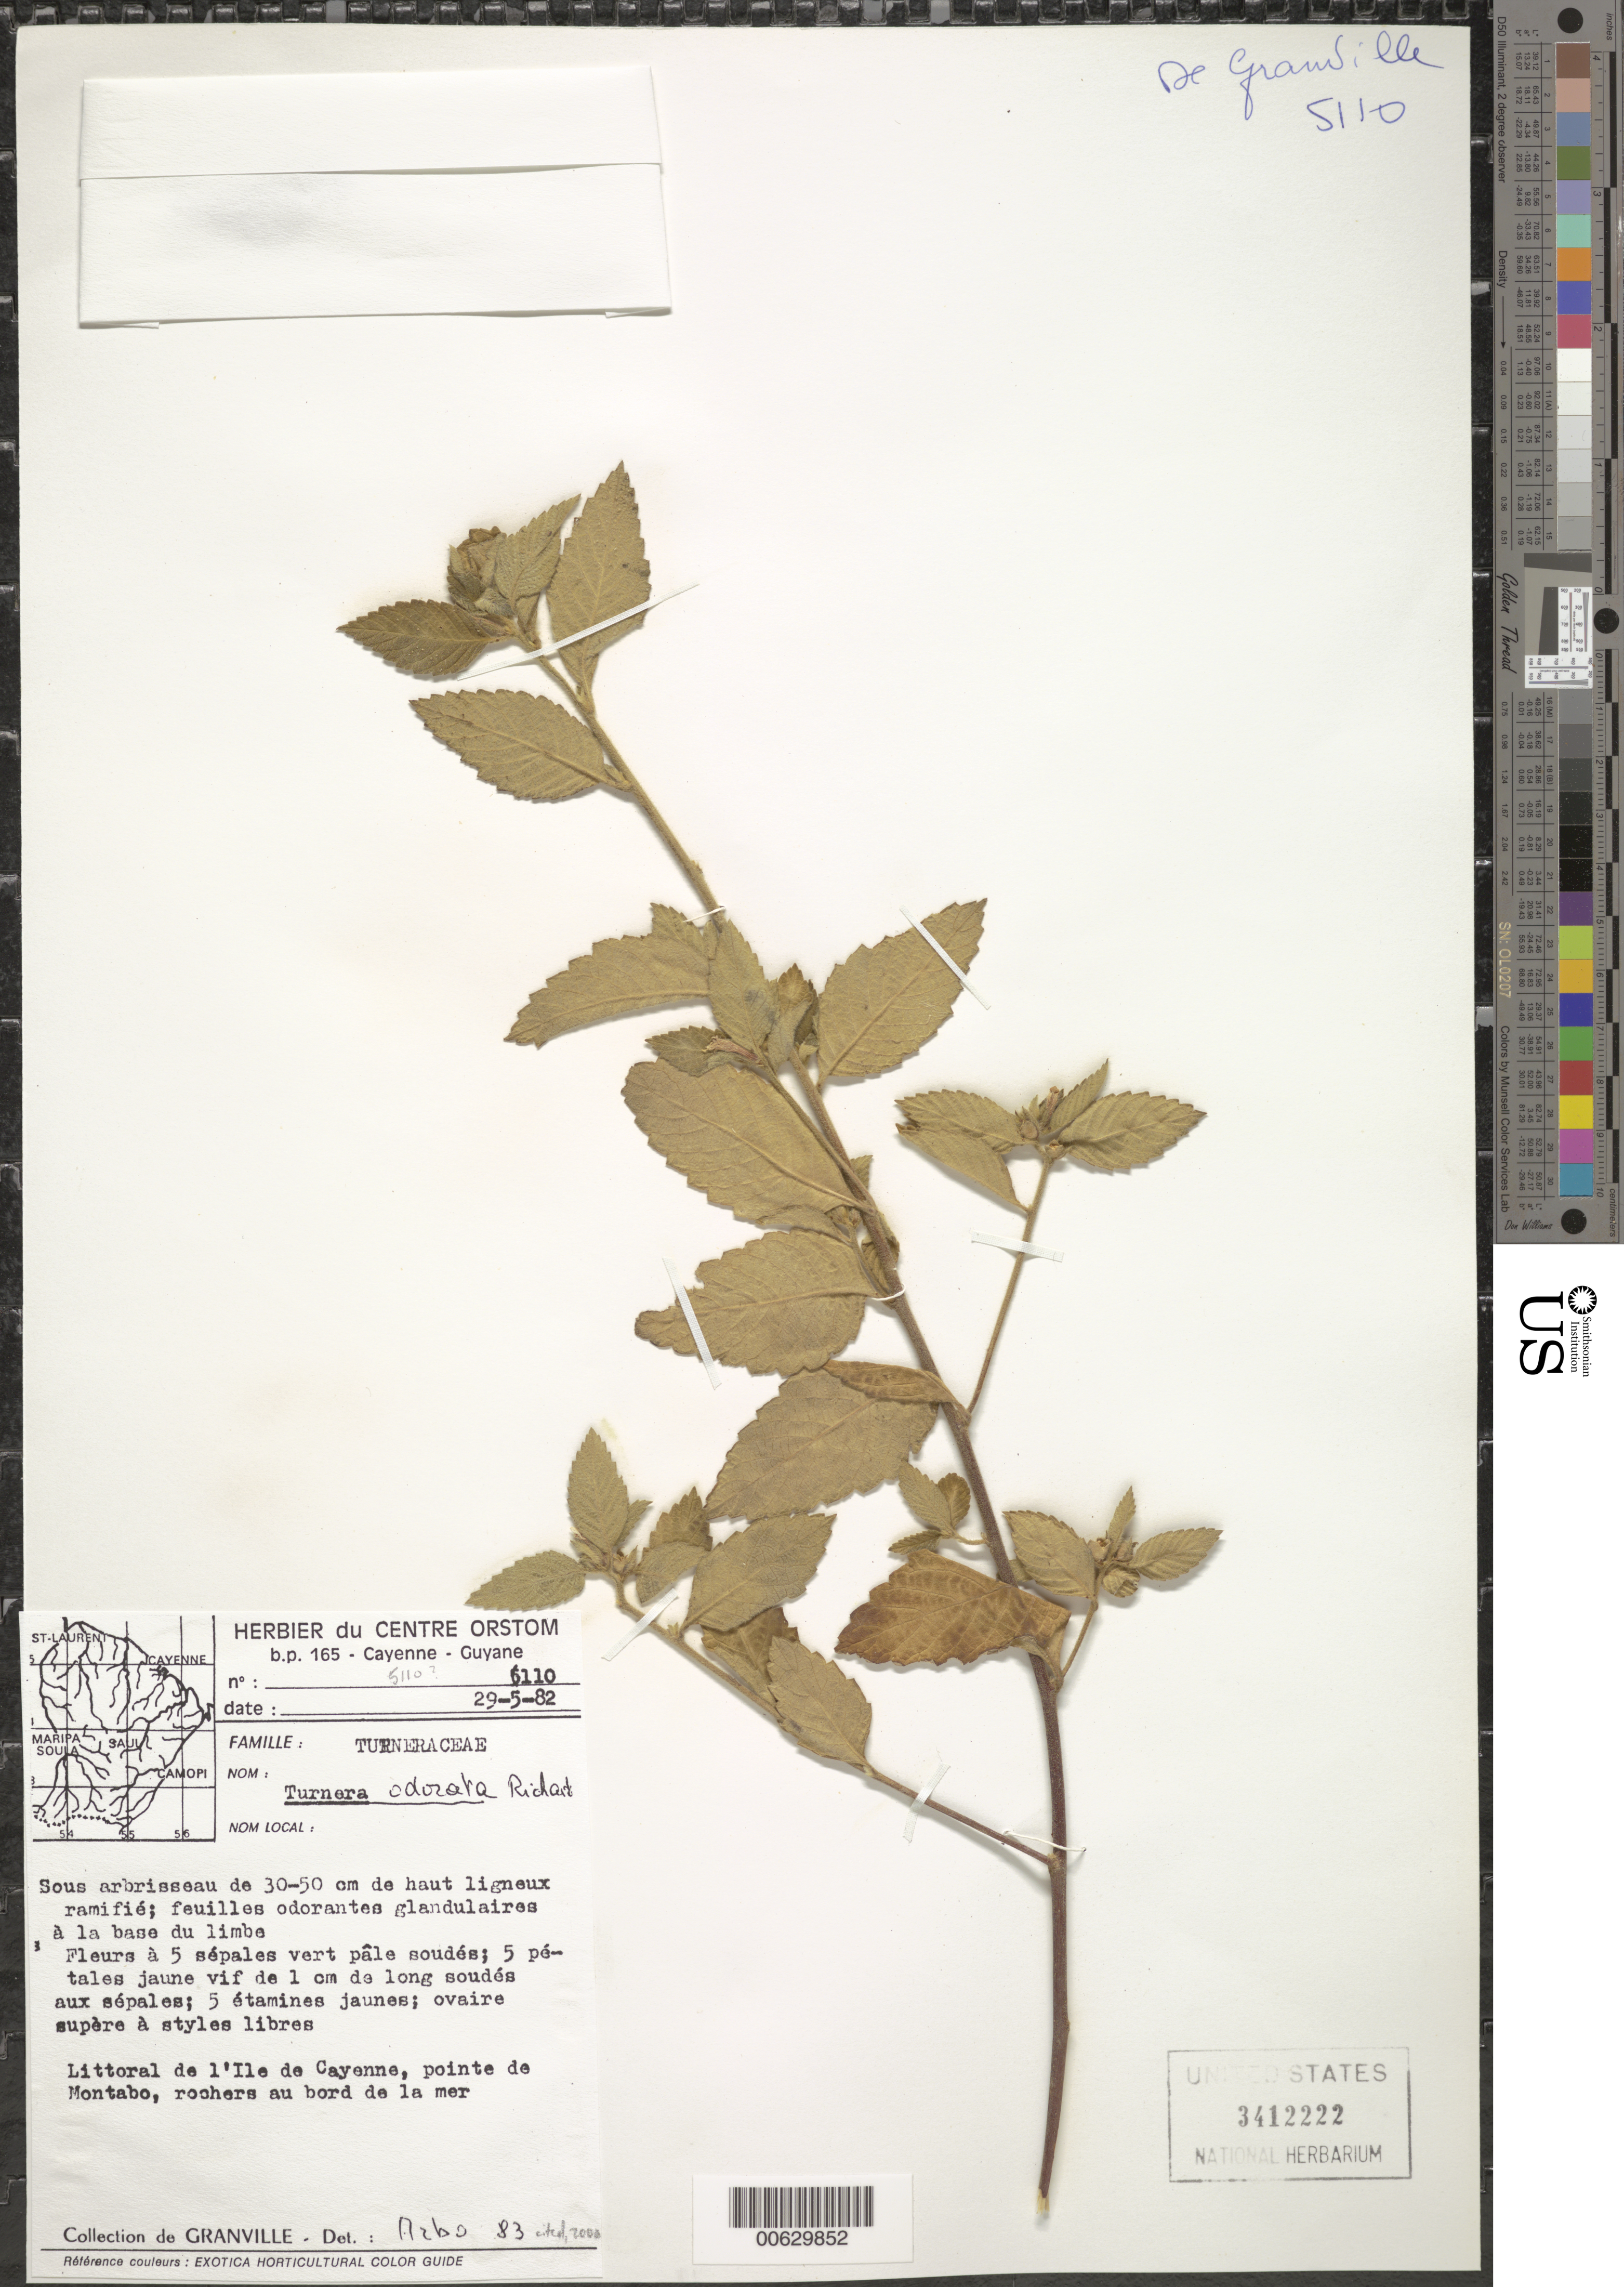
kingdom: Plantae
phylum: Tracheophyta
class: Magnoliopsida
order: Malpighiales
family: Turneraceae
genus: Turnera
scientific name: Turnera odorata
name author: Rich.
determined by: Arbo, M. M.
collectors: J.-J. de Granville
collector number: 5110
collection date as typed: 29-May-82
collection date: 1982-05-29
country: French Guiana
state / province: Cayenne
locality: Cayenne, littoral de l'Ile, point de Montabo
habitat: Rocks on seashore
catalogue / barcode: US 3412222